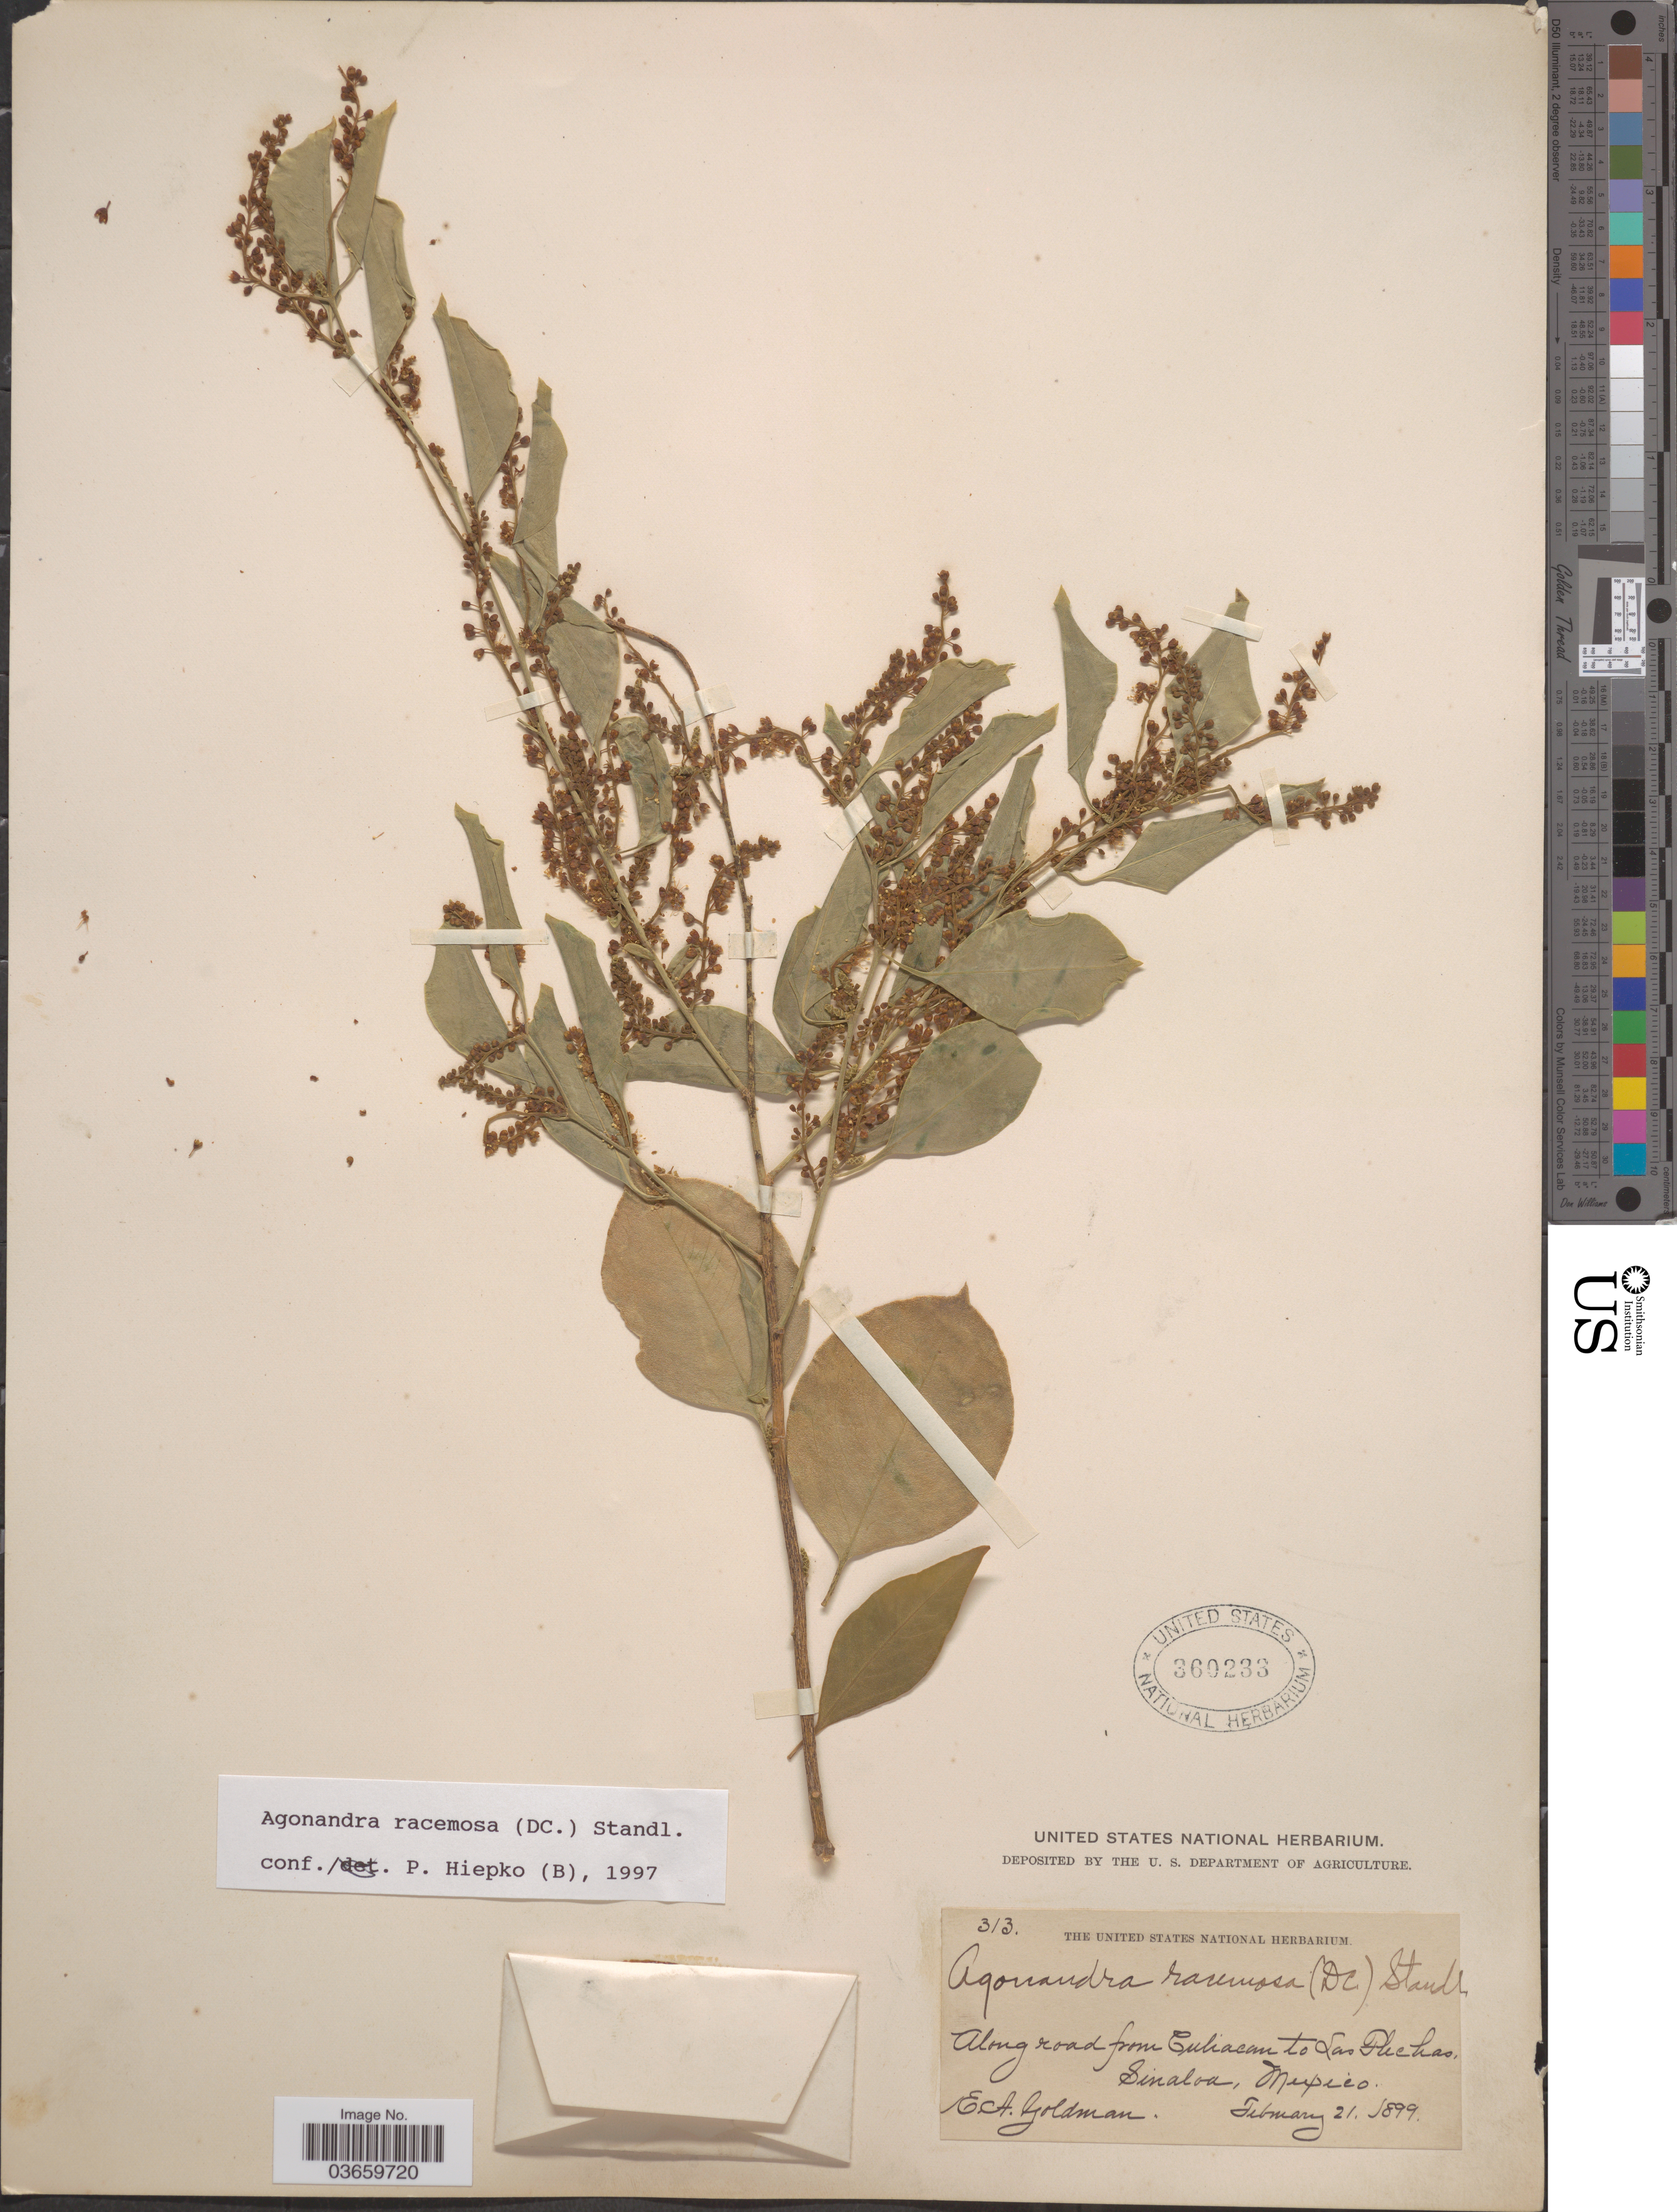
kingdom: Plantae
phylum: Tracheophyta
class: Magnoliopsida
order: Santalales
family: Opiliaceae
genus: Agonandra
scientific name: Agonandra racemosa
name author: (DC.) Standl.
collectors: E. A. Goldman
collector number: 313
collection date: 1899-02-21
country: Mexico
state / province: Sinaloa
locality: Along road from Culiacan to Las Flechas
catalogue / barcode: US 360233